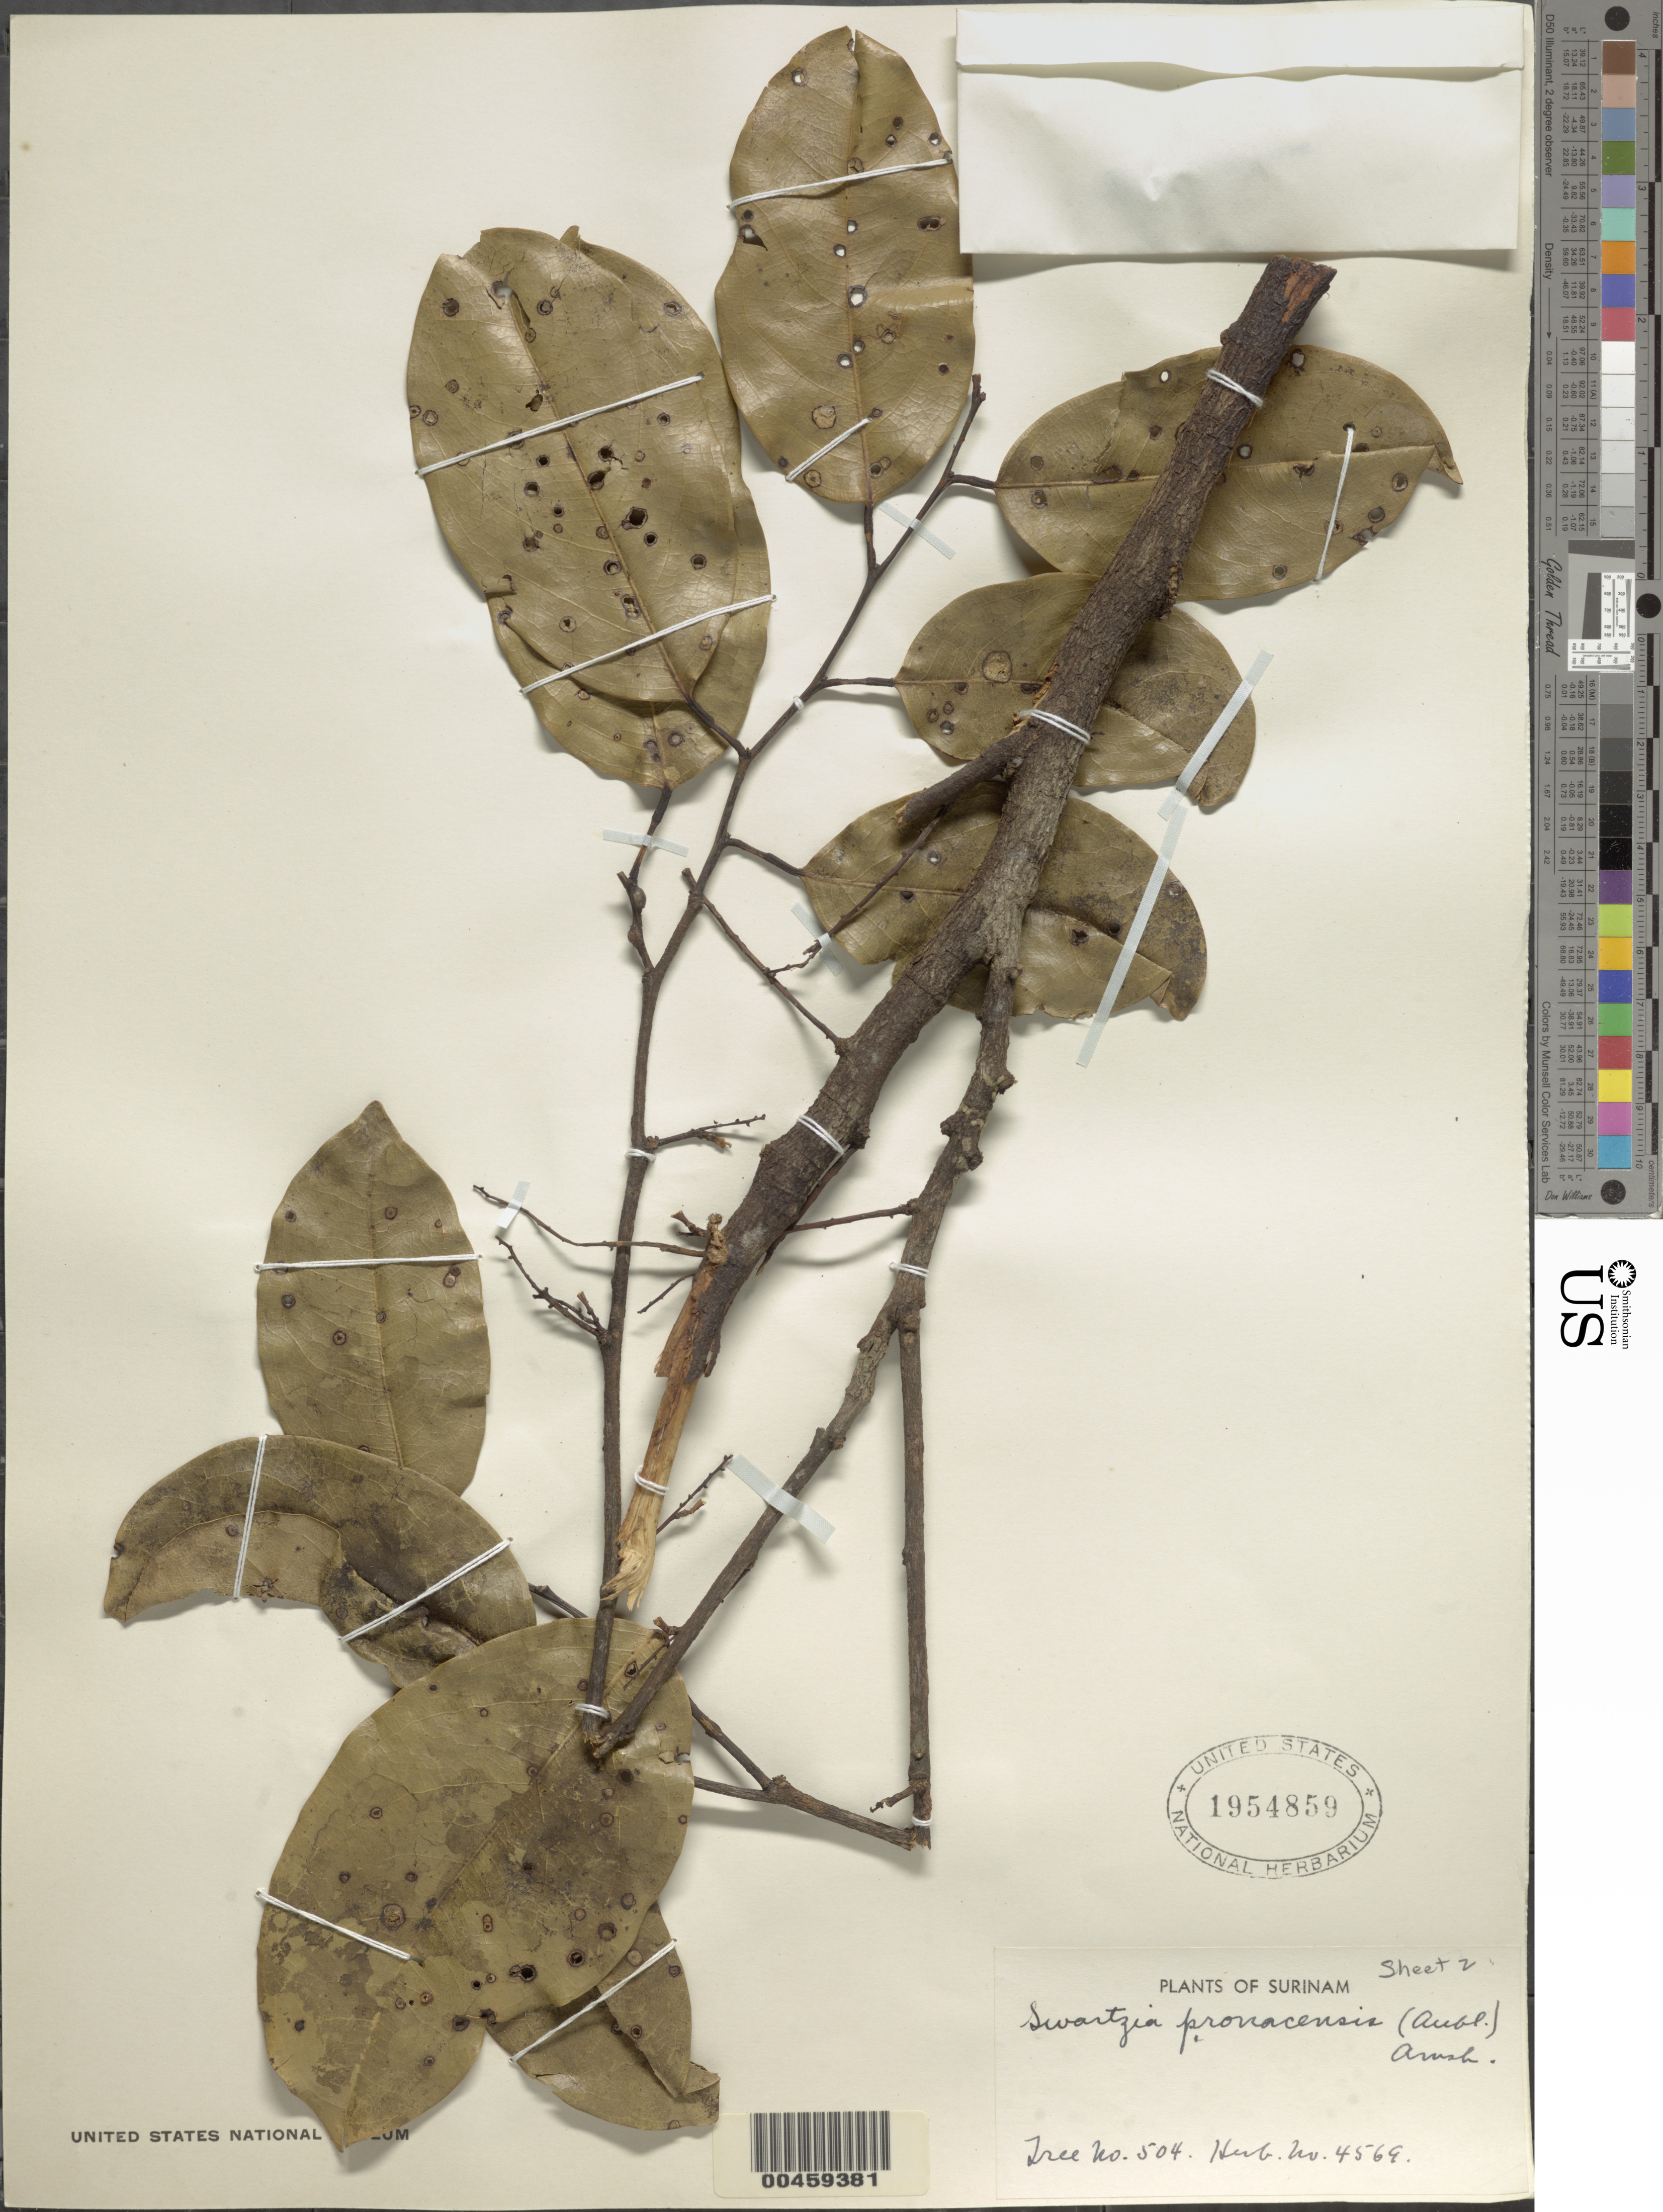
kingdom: Plantae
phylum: Tracheophyta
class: Magnoliopsida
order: Fabales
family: Fabaceae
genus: Bocoa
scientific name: Bocoa prouacensis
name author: Aubl.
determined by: Cowan, R. S.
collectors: ex herb. Acad. Rhenotraiect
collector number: Arbor No. 504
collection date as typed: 06 Mar 1920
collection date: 1920-03-06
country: Suriname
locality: Forest reserve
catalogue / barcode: US 1954859